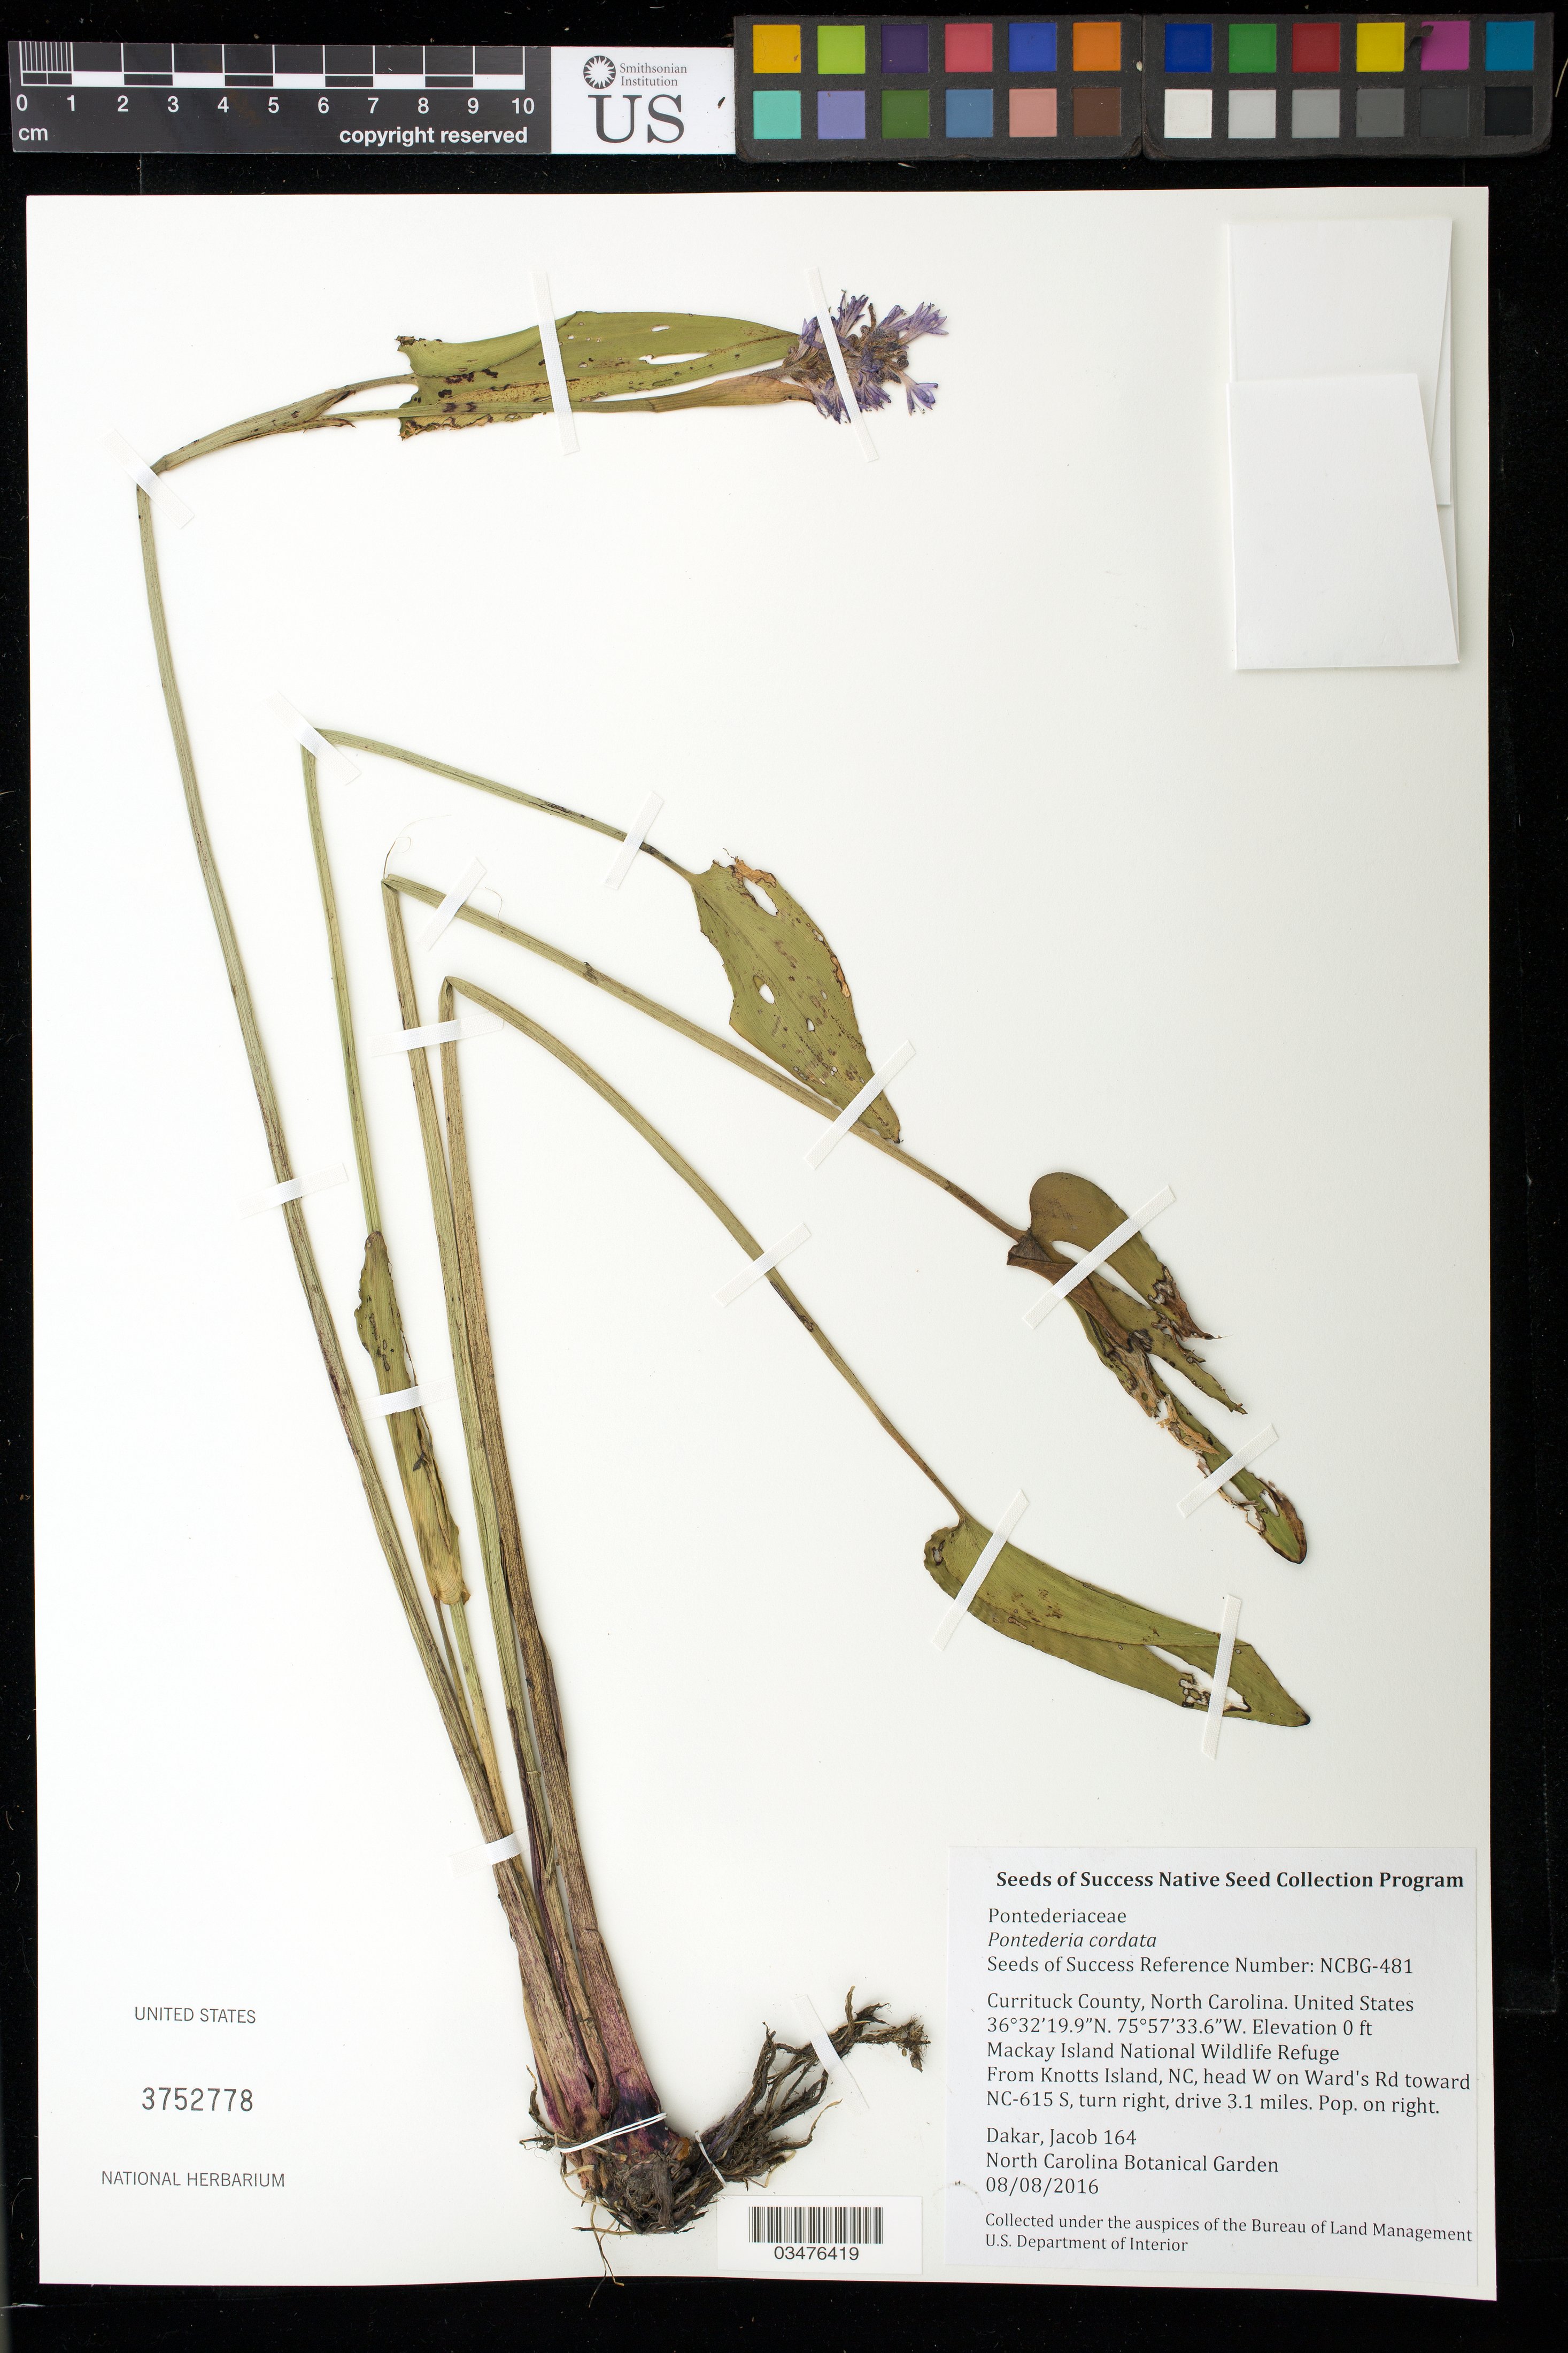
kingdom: Plantae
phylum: Tracheophyta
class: Liliopsida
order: Commelinales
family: Pontederiaceae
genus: Pontederia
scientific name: Pontederia cordata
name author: L.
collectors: J. Dakar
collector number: NCBG-481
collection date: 2016-08-08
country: United States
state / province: North Carolina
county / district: Currituck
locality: Mackay Island National Wildlife Refuge, Roadside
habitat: Brackish tidal marsh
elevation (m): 0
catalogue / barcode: US 3752778